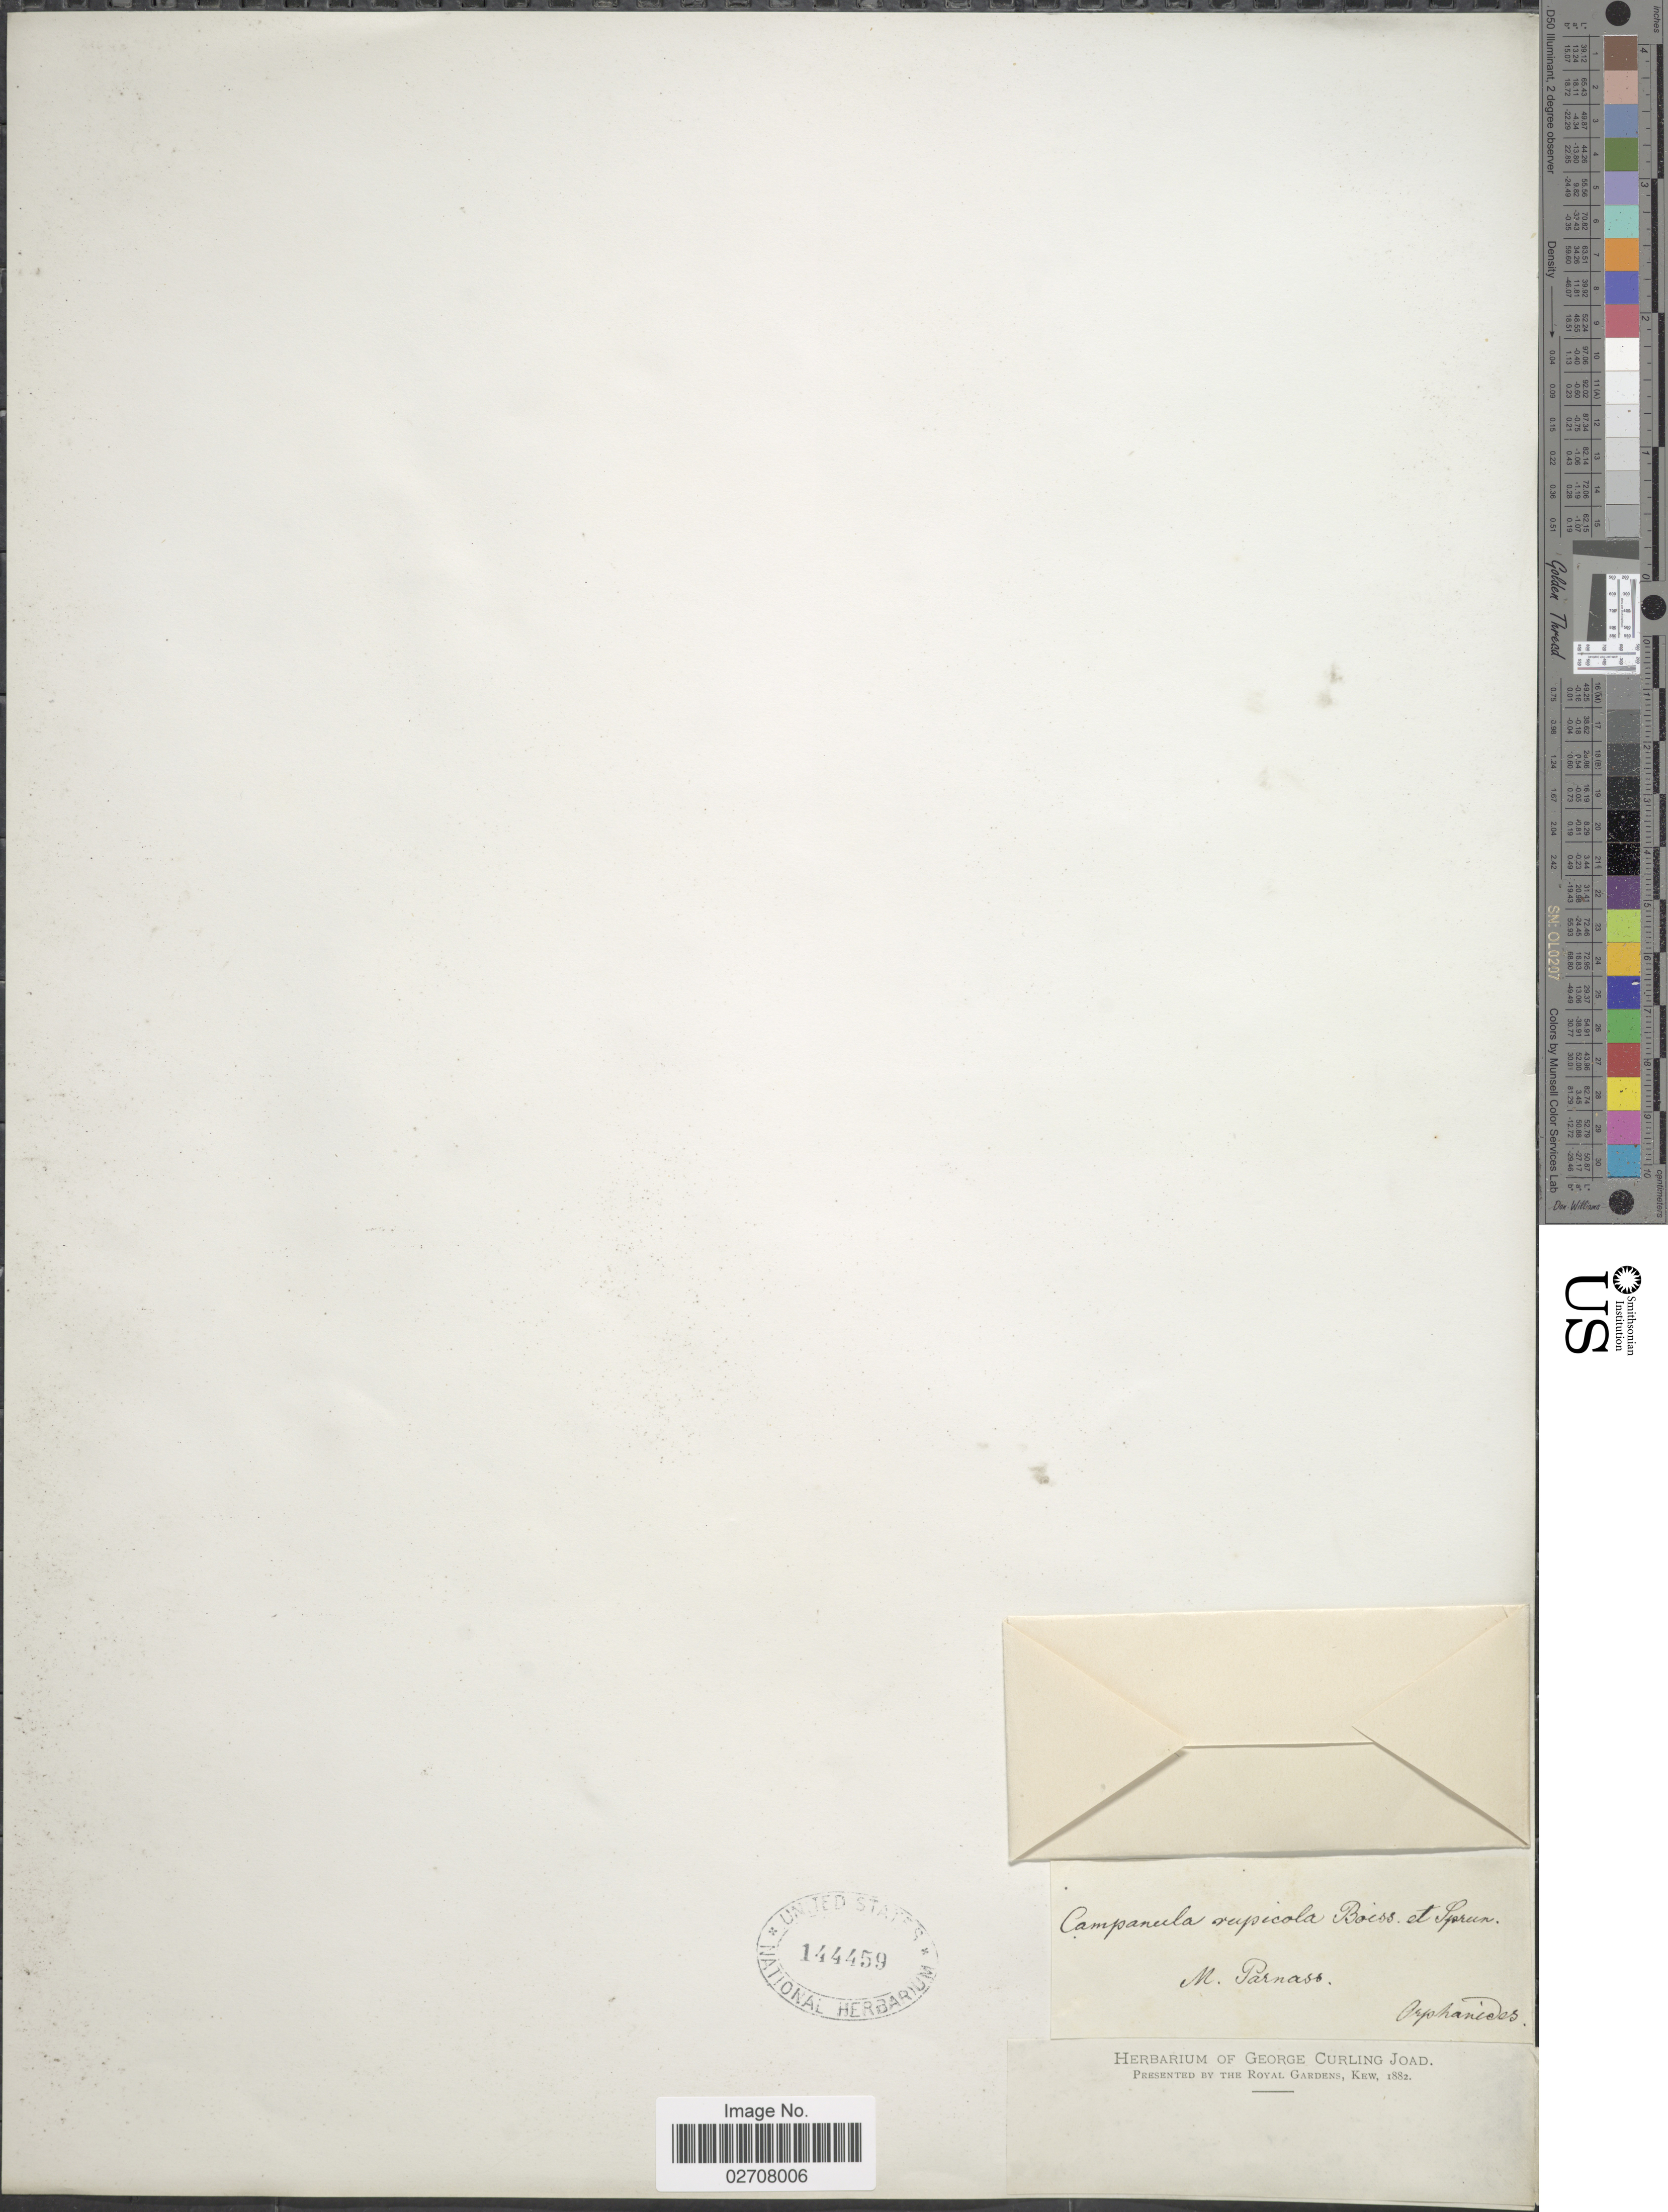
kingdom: Plantae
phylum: Tracheophyta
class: Magnoliopsida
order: Asterales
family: Campanulaceae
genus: Campanula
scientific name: Campanula rupicola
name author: Boiss. & Spruner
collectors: T. G. Orphanides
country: Greece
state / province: Central Greece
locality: M. Parnass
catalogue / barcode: US 144459